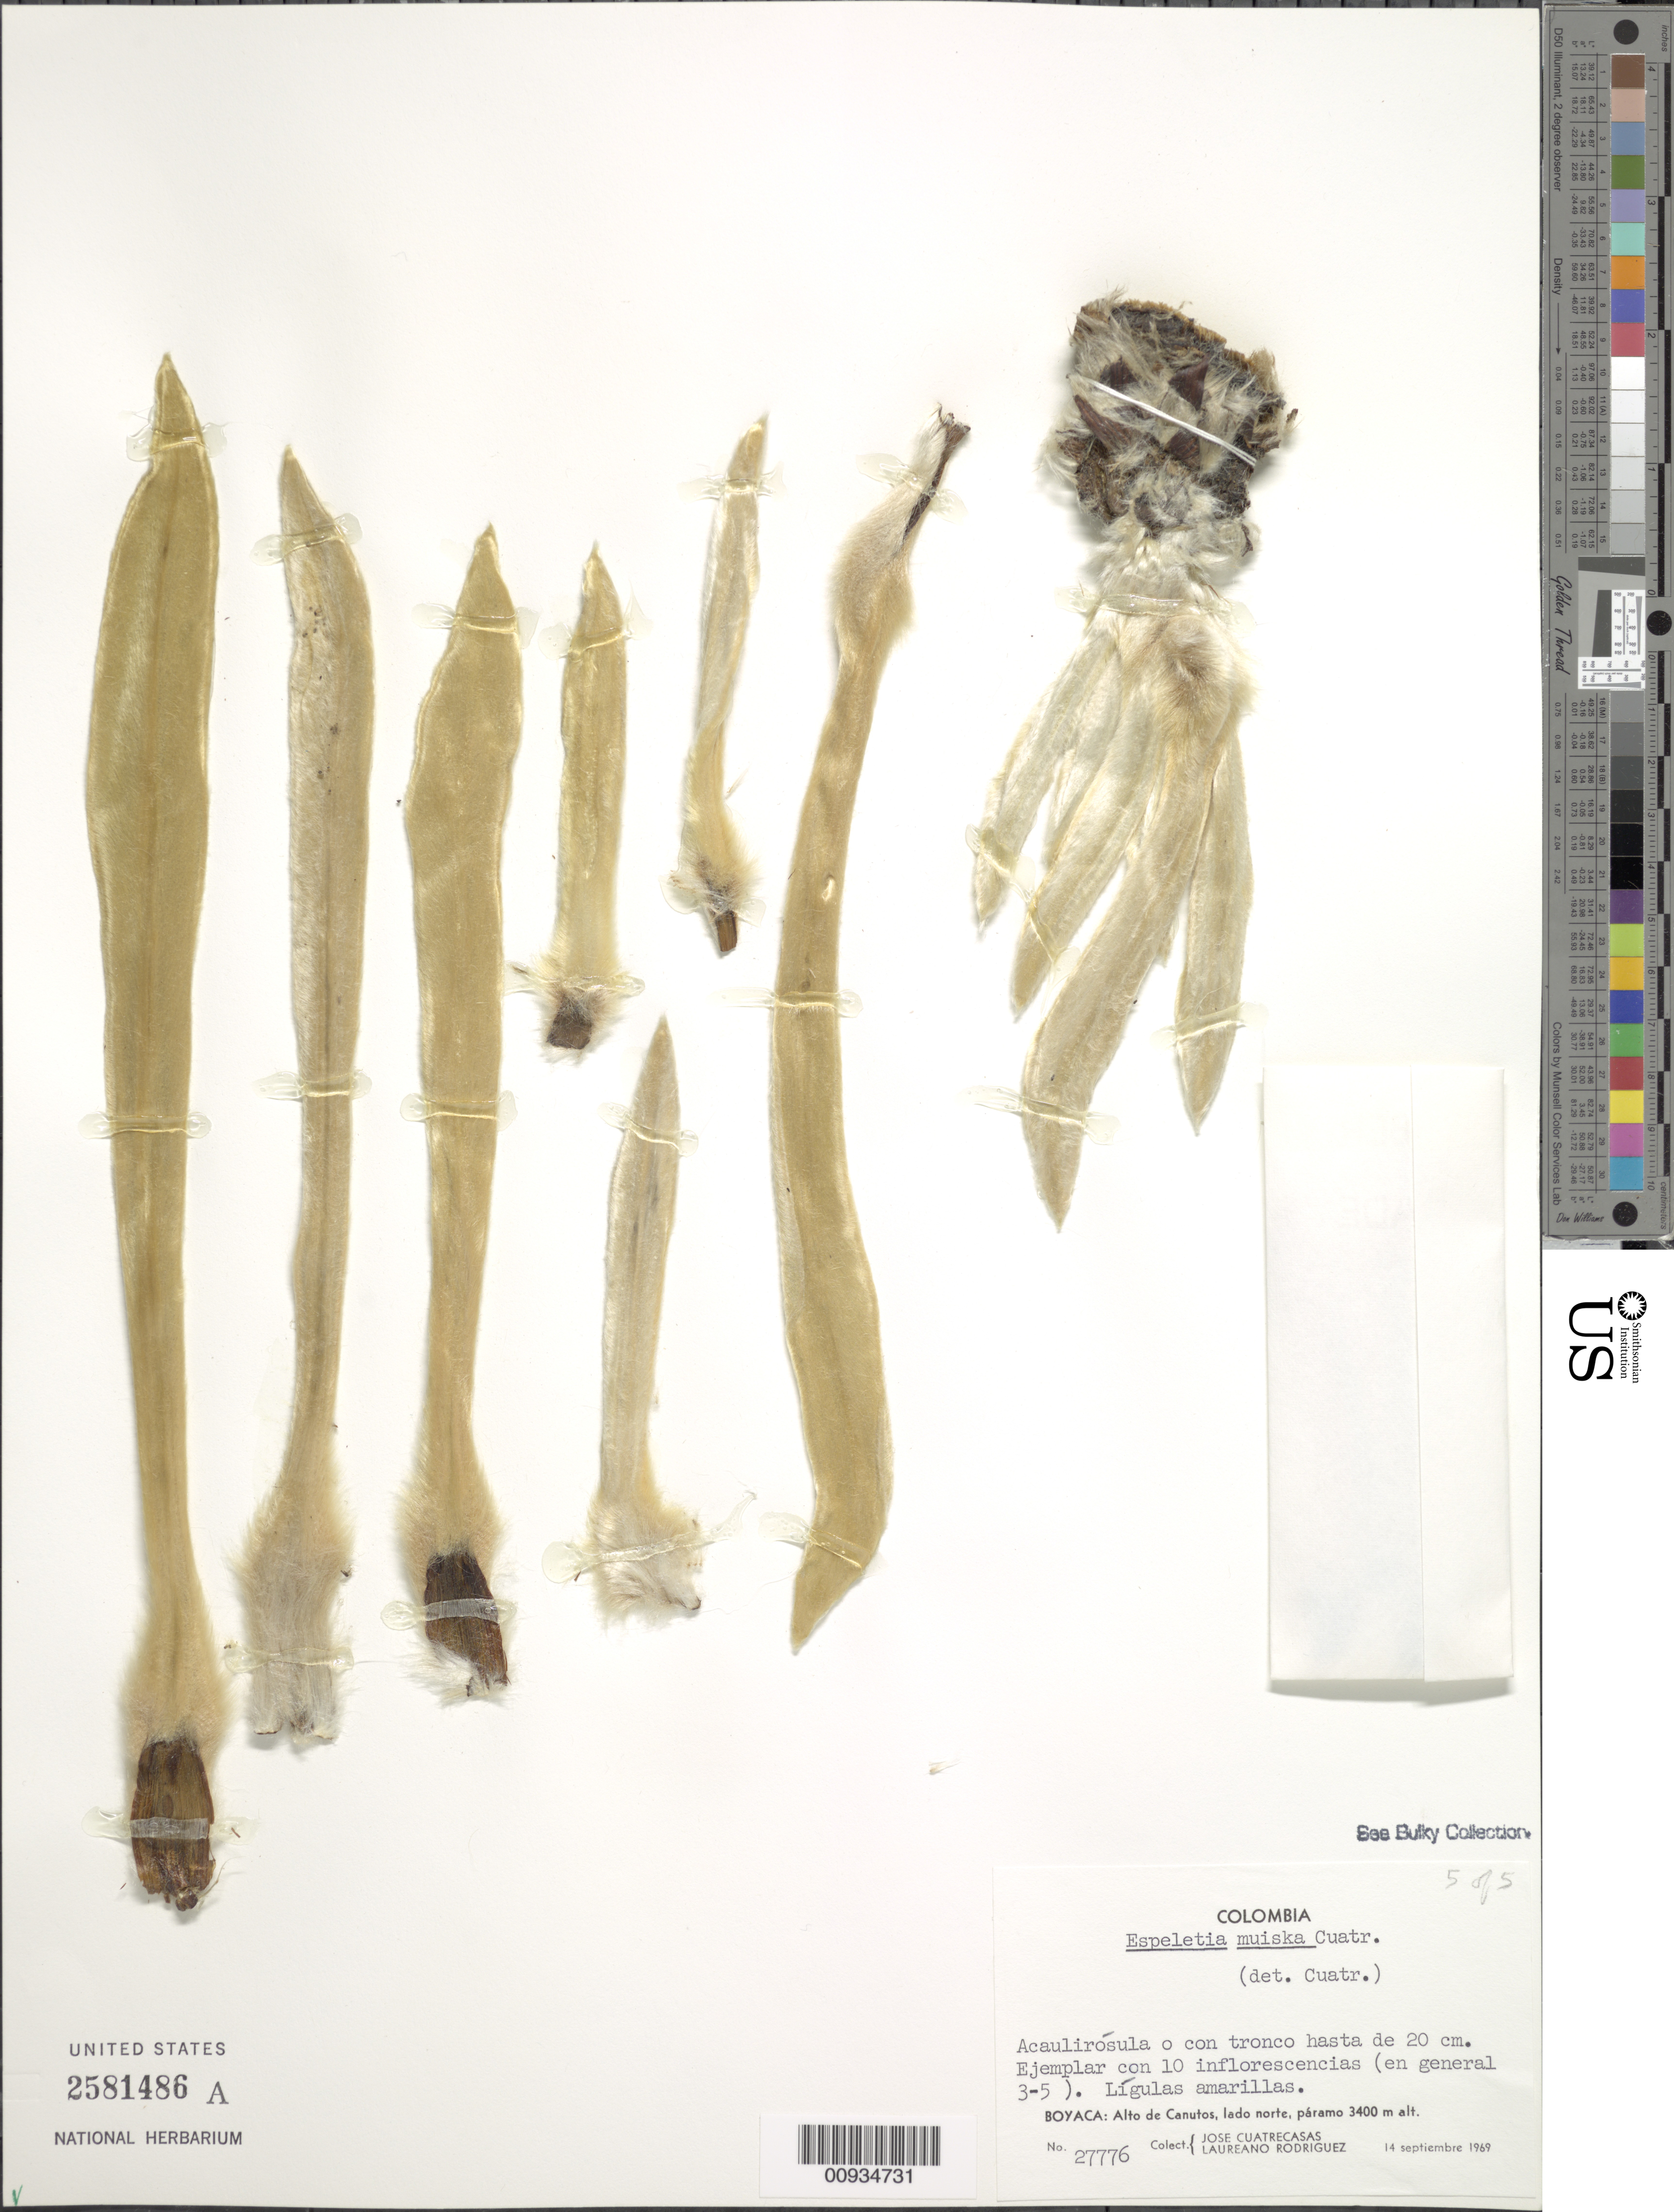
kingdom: Plantae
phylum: Tracheophyta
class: Magnoliopsida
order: Asterales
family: Asteraceae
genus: Espeletiopsis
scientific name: Espeletiopsis muiska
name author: (Cuatrec.) Cuatrec.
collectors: J. Cuatrecasas & L. Rodriguez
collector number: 27776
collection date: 1969-09-14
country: Colombia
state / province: Boyacá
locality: Boyacá: Alto de Canutos, lado norte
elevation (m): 3400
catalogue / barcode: US 2581486A